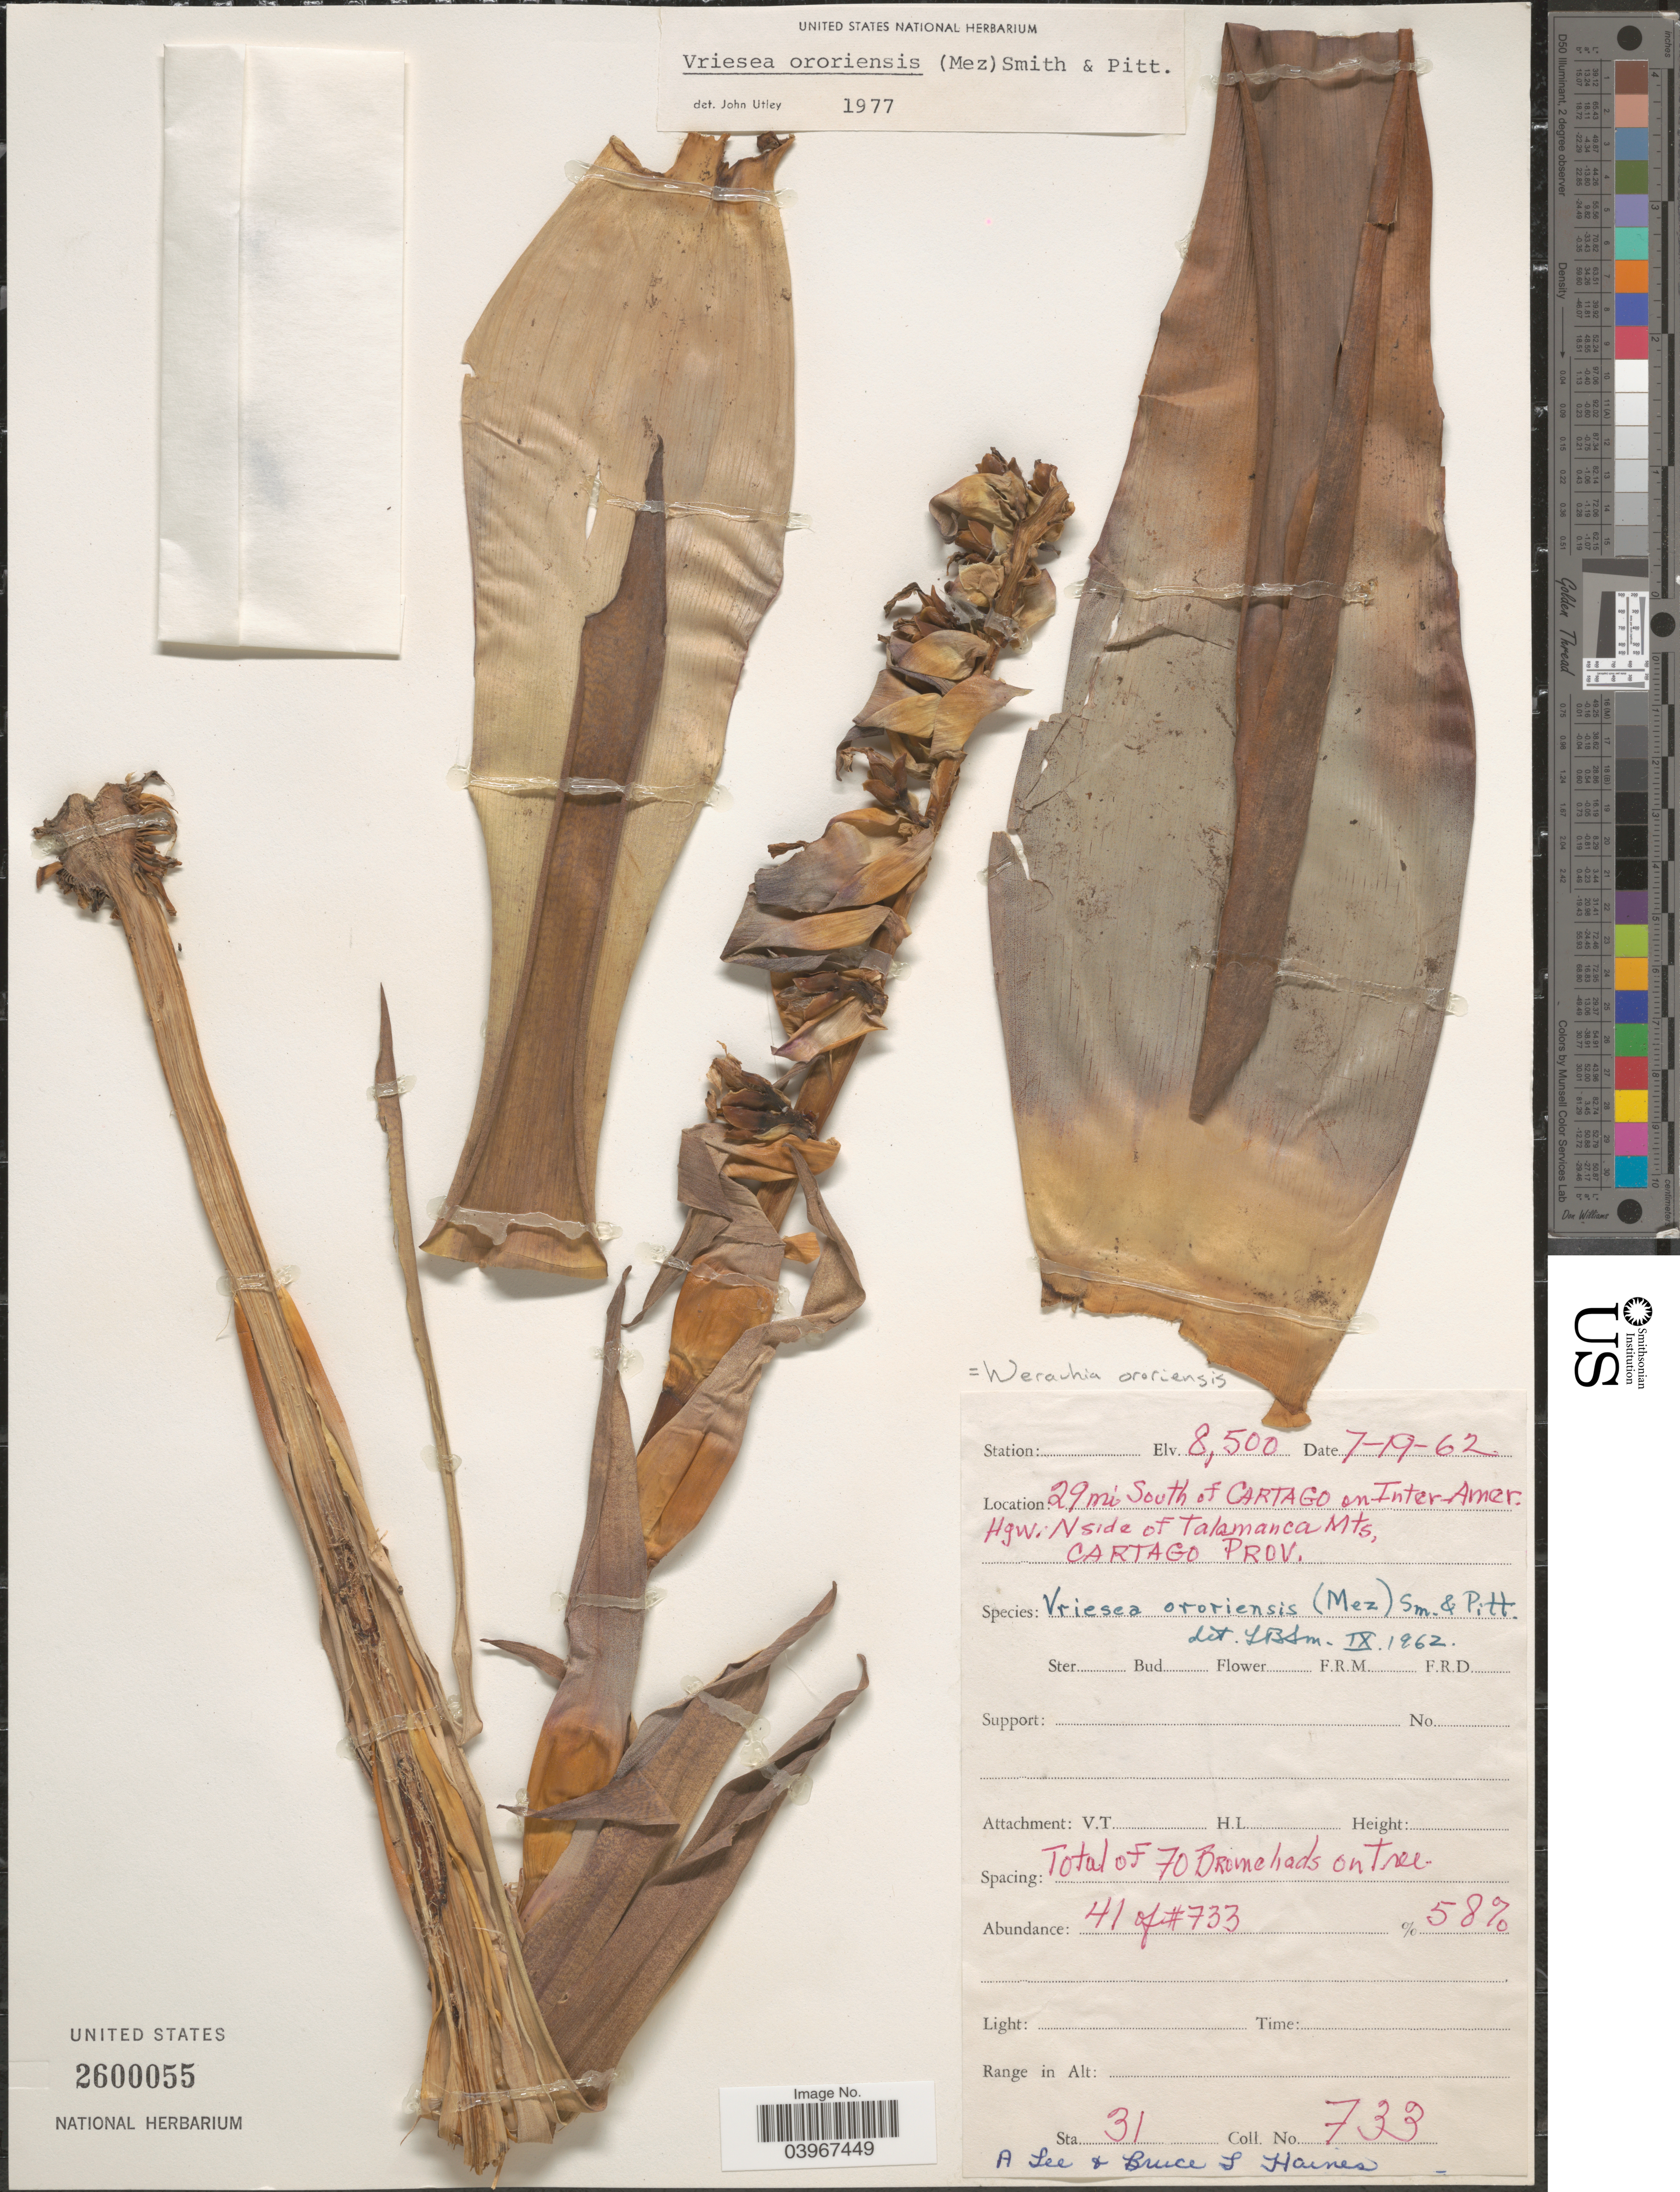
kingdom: Plantae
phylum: Tracheophyta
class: Liliopsida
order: Poales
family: Bromeliaceae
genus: Werauhia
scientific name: Werauhia ororiensis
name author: (Mez) J.R. Grant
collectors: A. L. Haines & B. L. Haines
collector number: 733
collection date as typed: Transcribed d/m/y: 19/7/62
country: Costa Rica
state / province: Cartago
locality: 29 mi. South of Cartago on Inter-Amer Hgw. N Side of Talamanca Mts.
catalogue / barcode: US 2600055